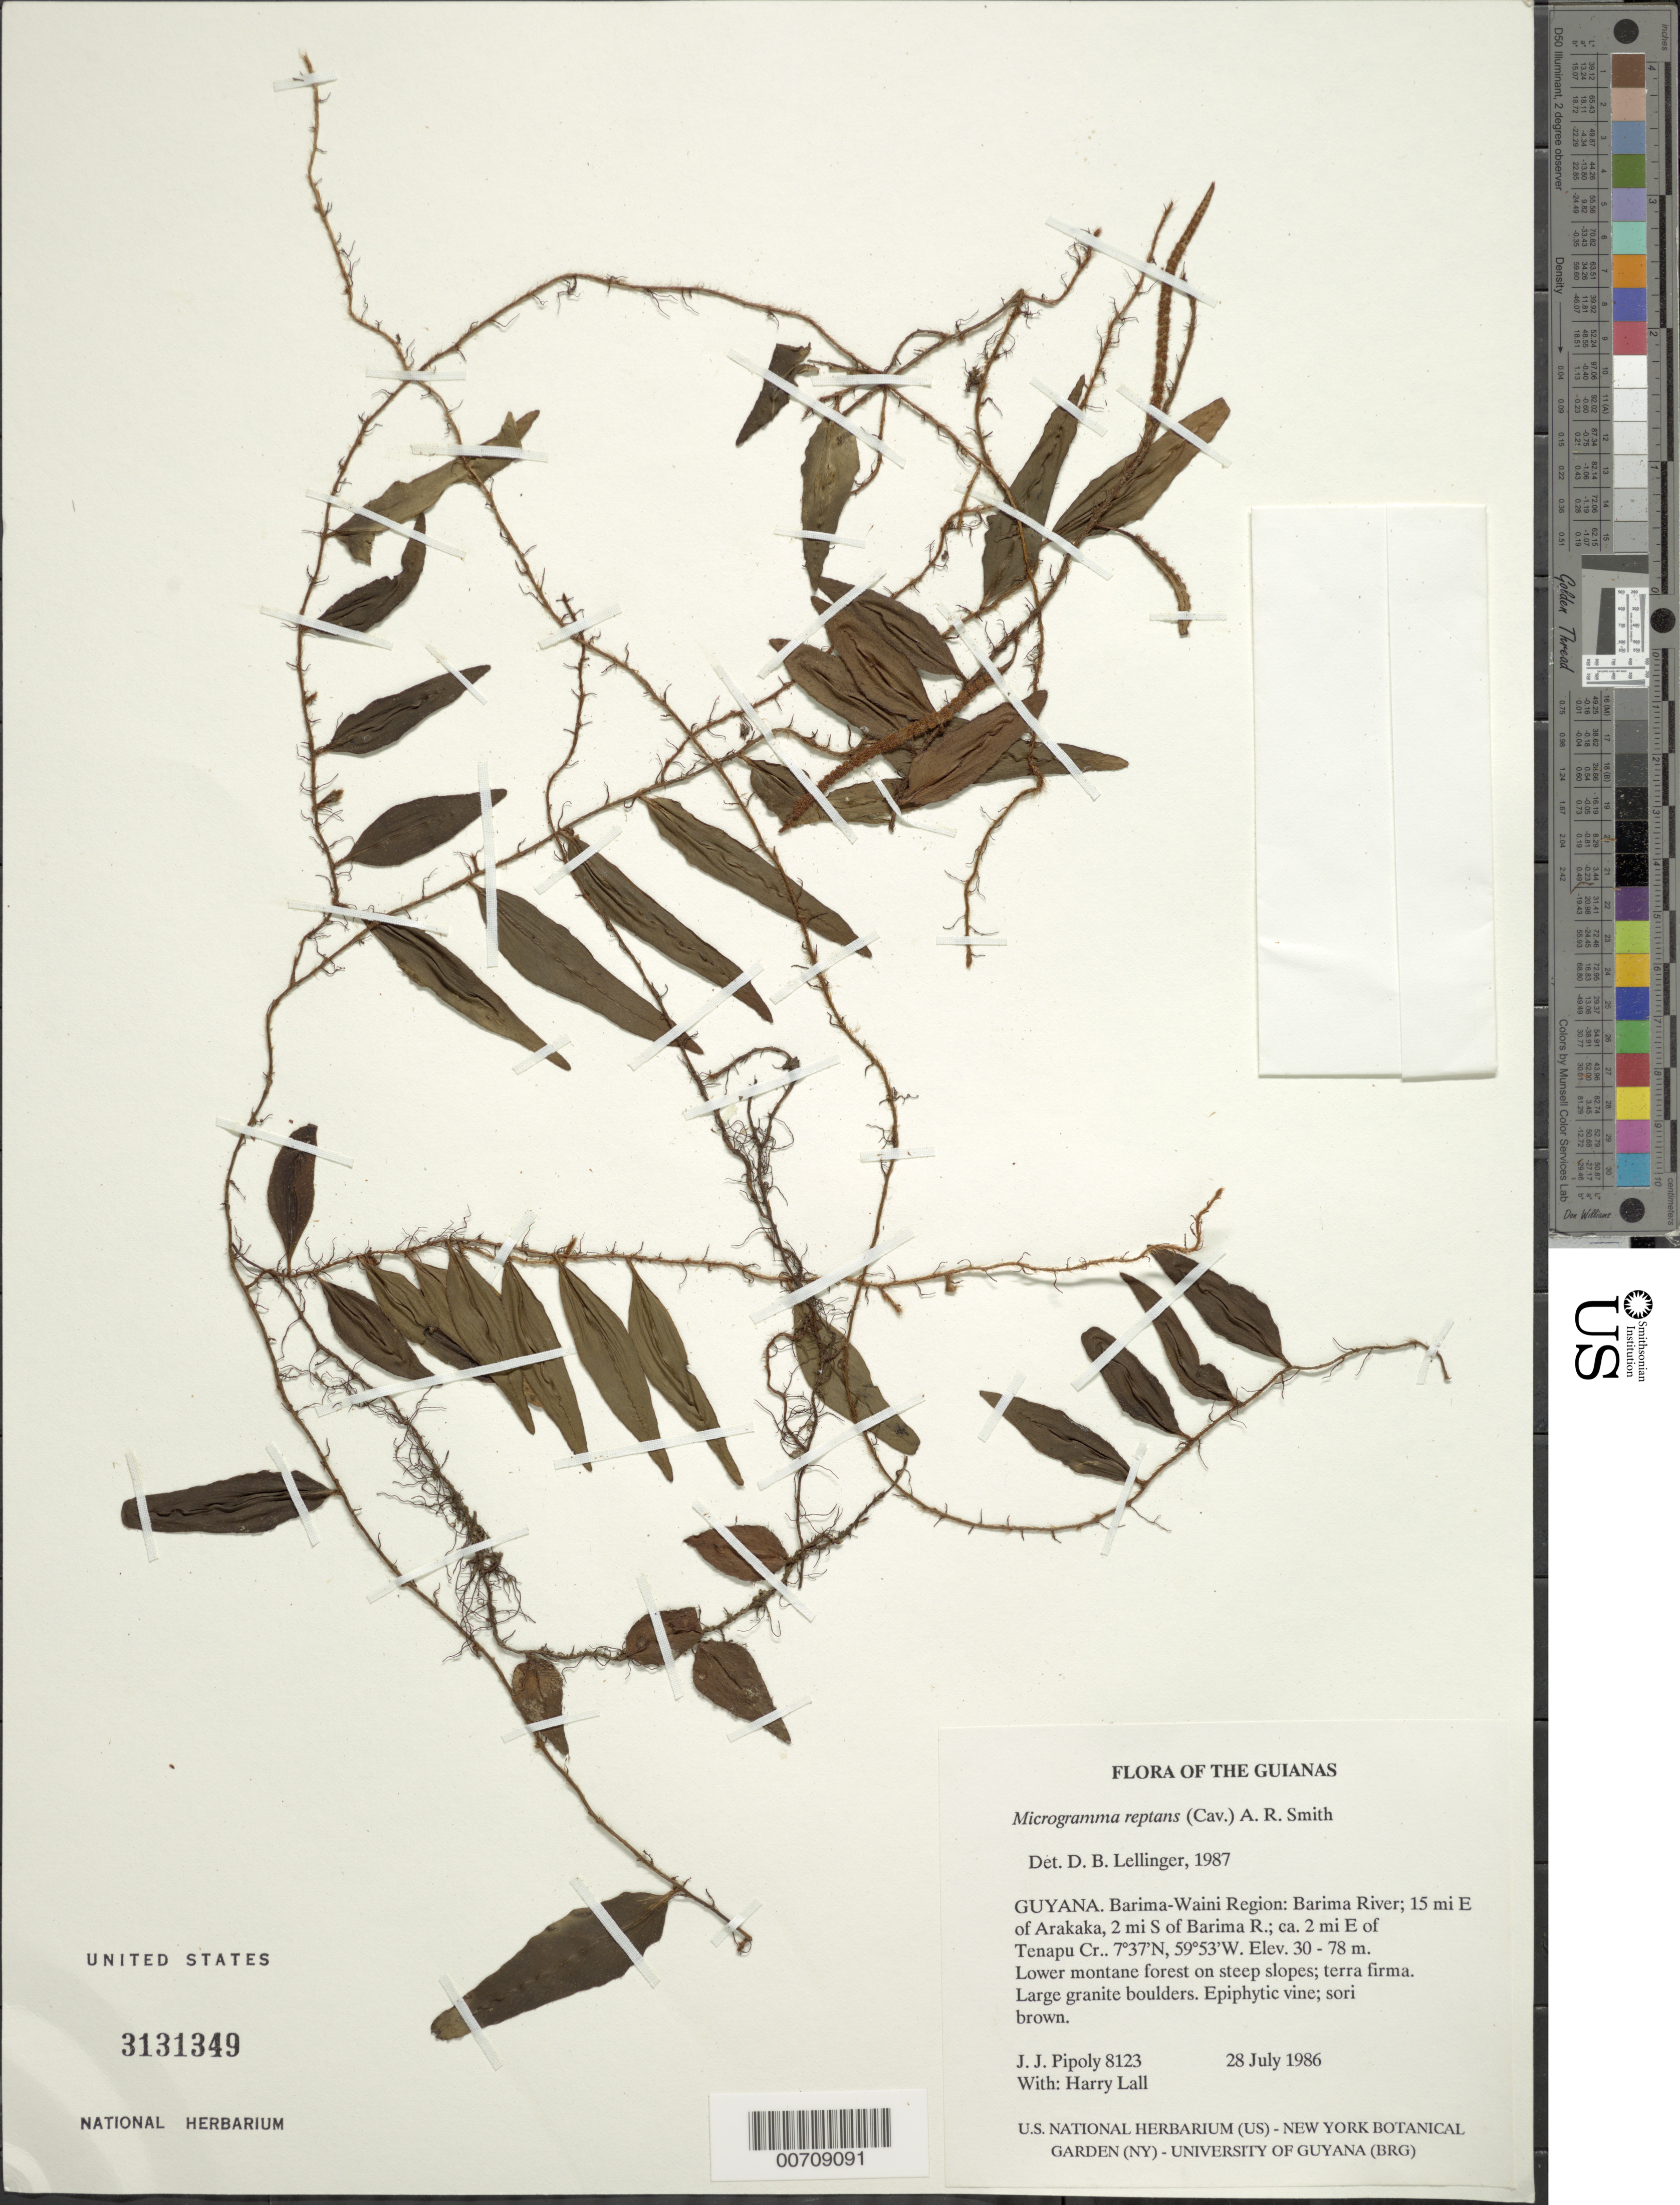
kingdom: Plantae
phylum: Tracheophyta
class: Polypodiopsida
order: Polypodiales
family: Polypodiaceae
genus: Microgramma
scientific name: Microgramma reptans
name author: (Cav.) A.R. Sm.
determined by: Lellinger, David B., (BOT), Smithsonian Institution - National Museum of Natural History (UNITED STATES)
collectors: J. J. Pipoly & H. Lall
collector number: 8123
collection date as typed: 28 July 1986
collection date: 1986-07-28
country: Guyana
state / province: Barima-Waini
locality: Barima River; 15 mi E of Arakaka, 2 mi S of Barima R.; ca. 2 mi E of Tenapu Cr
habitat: Lower montane forest on steep slopes; terra firma. Large granite boulders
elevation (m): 30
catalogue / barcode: US 3131349